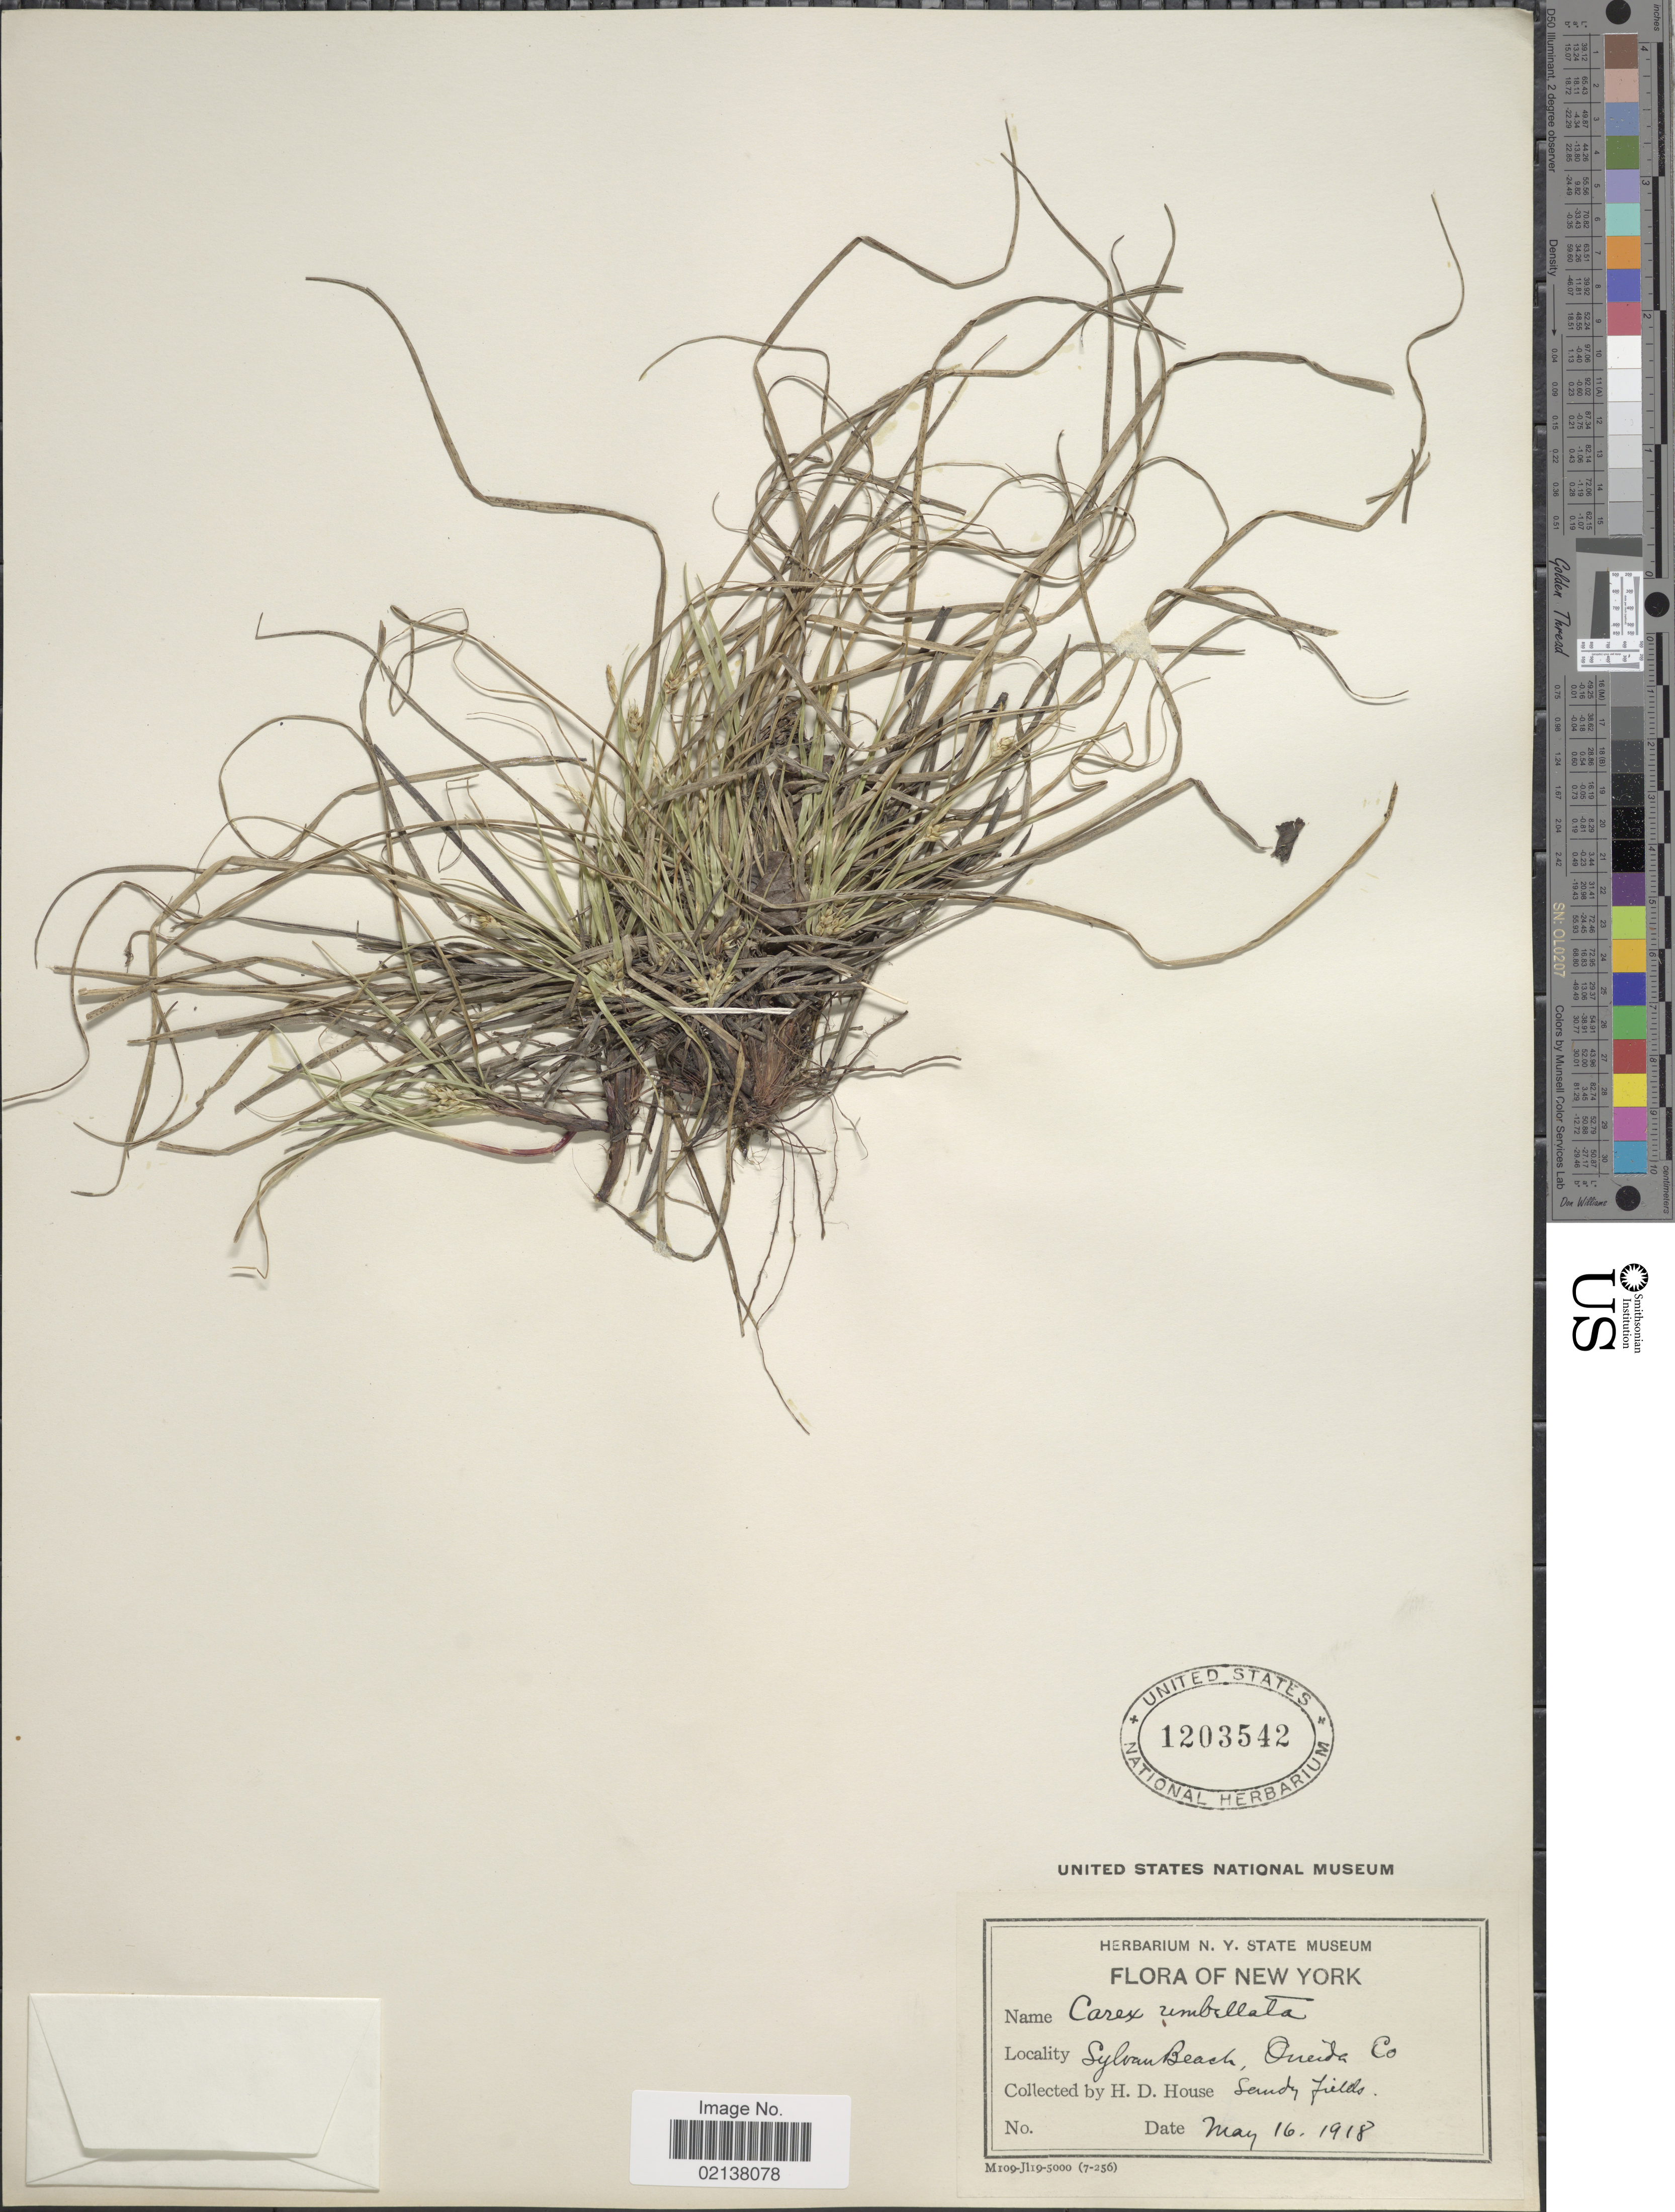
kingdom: Plantae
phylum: Tracheophyta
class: Liliopsida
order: Poales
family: Cyperaceae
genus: Carex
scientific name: Carex umbellata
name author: Schkuhr ex Willd.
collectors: H. D. House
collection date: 1918-05-16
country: United States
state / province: New York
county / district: Oneida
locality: New York, Sylvan Beach, Oneida Co, Sandy fields.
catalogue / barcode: US 1203542